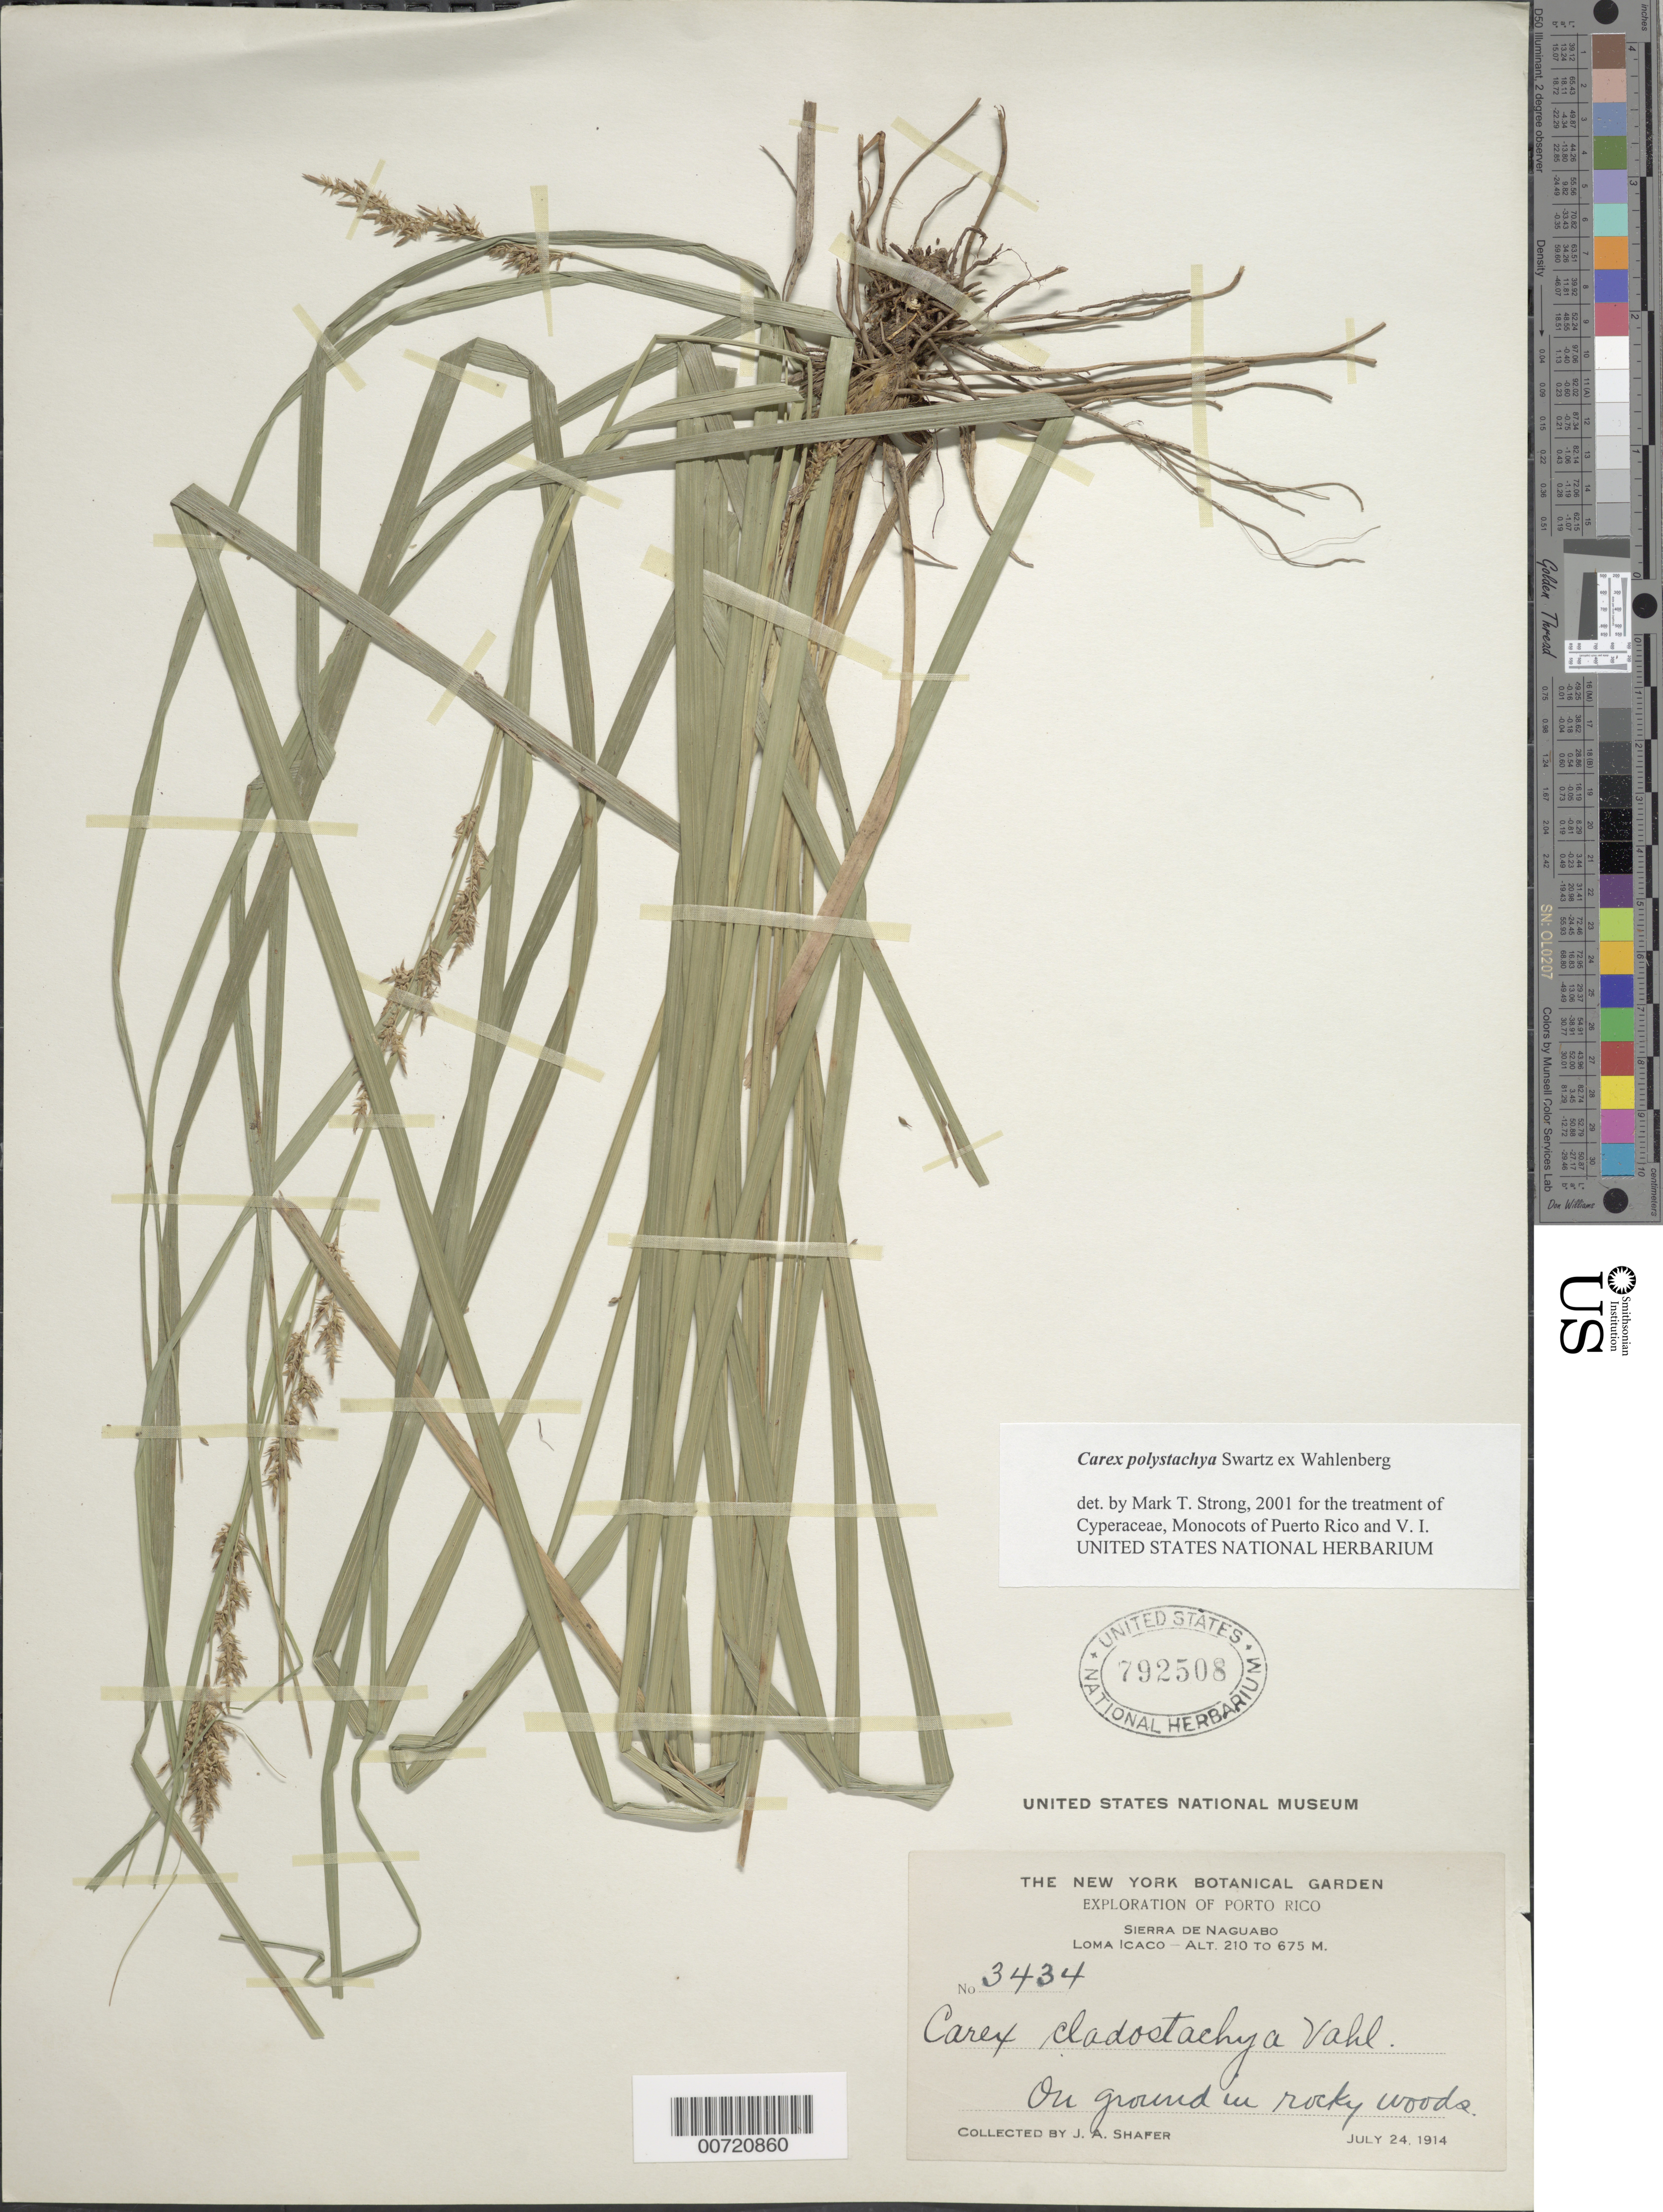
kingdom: Plantae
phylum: Tracheophyta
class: Liliopsida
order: Poales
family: Cyperaceae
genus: Carex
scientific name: Carex polystachya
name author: Sw. ex Wahlenb.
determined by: Strong, M. T., (US), Smithsonian Institution - National Museum of Natural History (UNITED STATES)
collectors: J. A. Shafer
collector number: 3434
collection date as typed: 24 Jul 1914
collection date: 1914-07-24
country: Puerto Rico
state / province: Naguabo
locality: Sierra de Naguabo: Loma Icaco.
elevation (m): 210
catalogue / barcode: US 792508